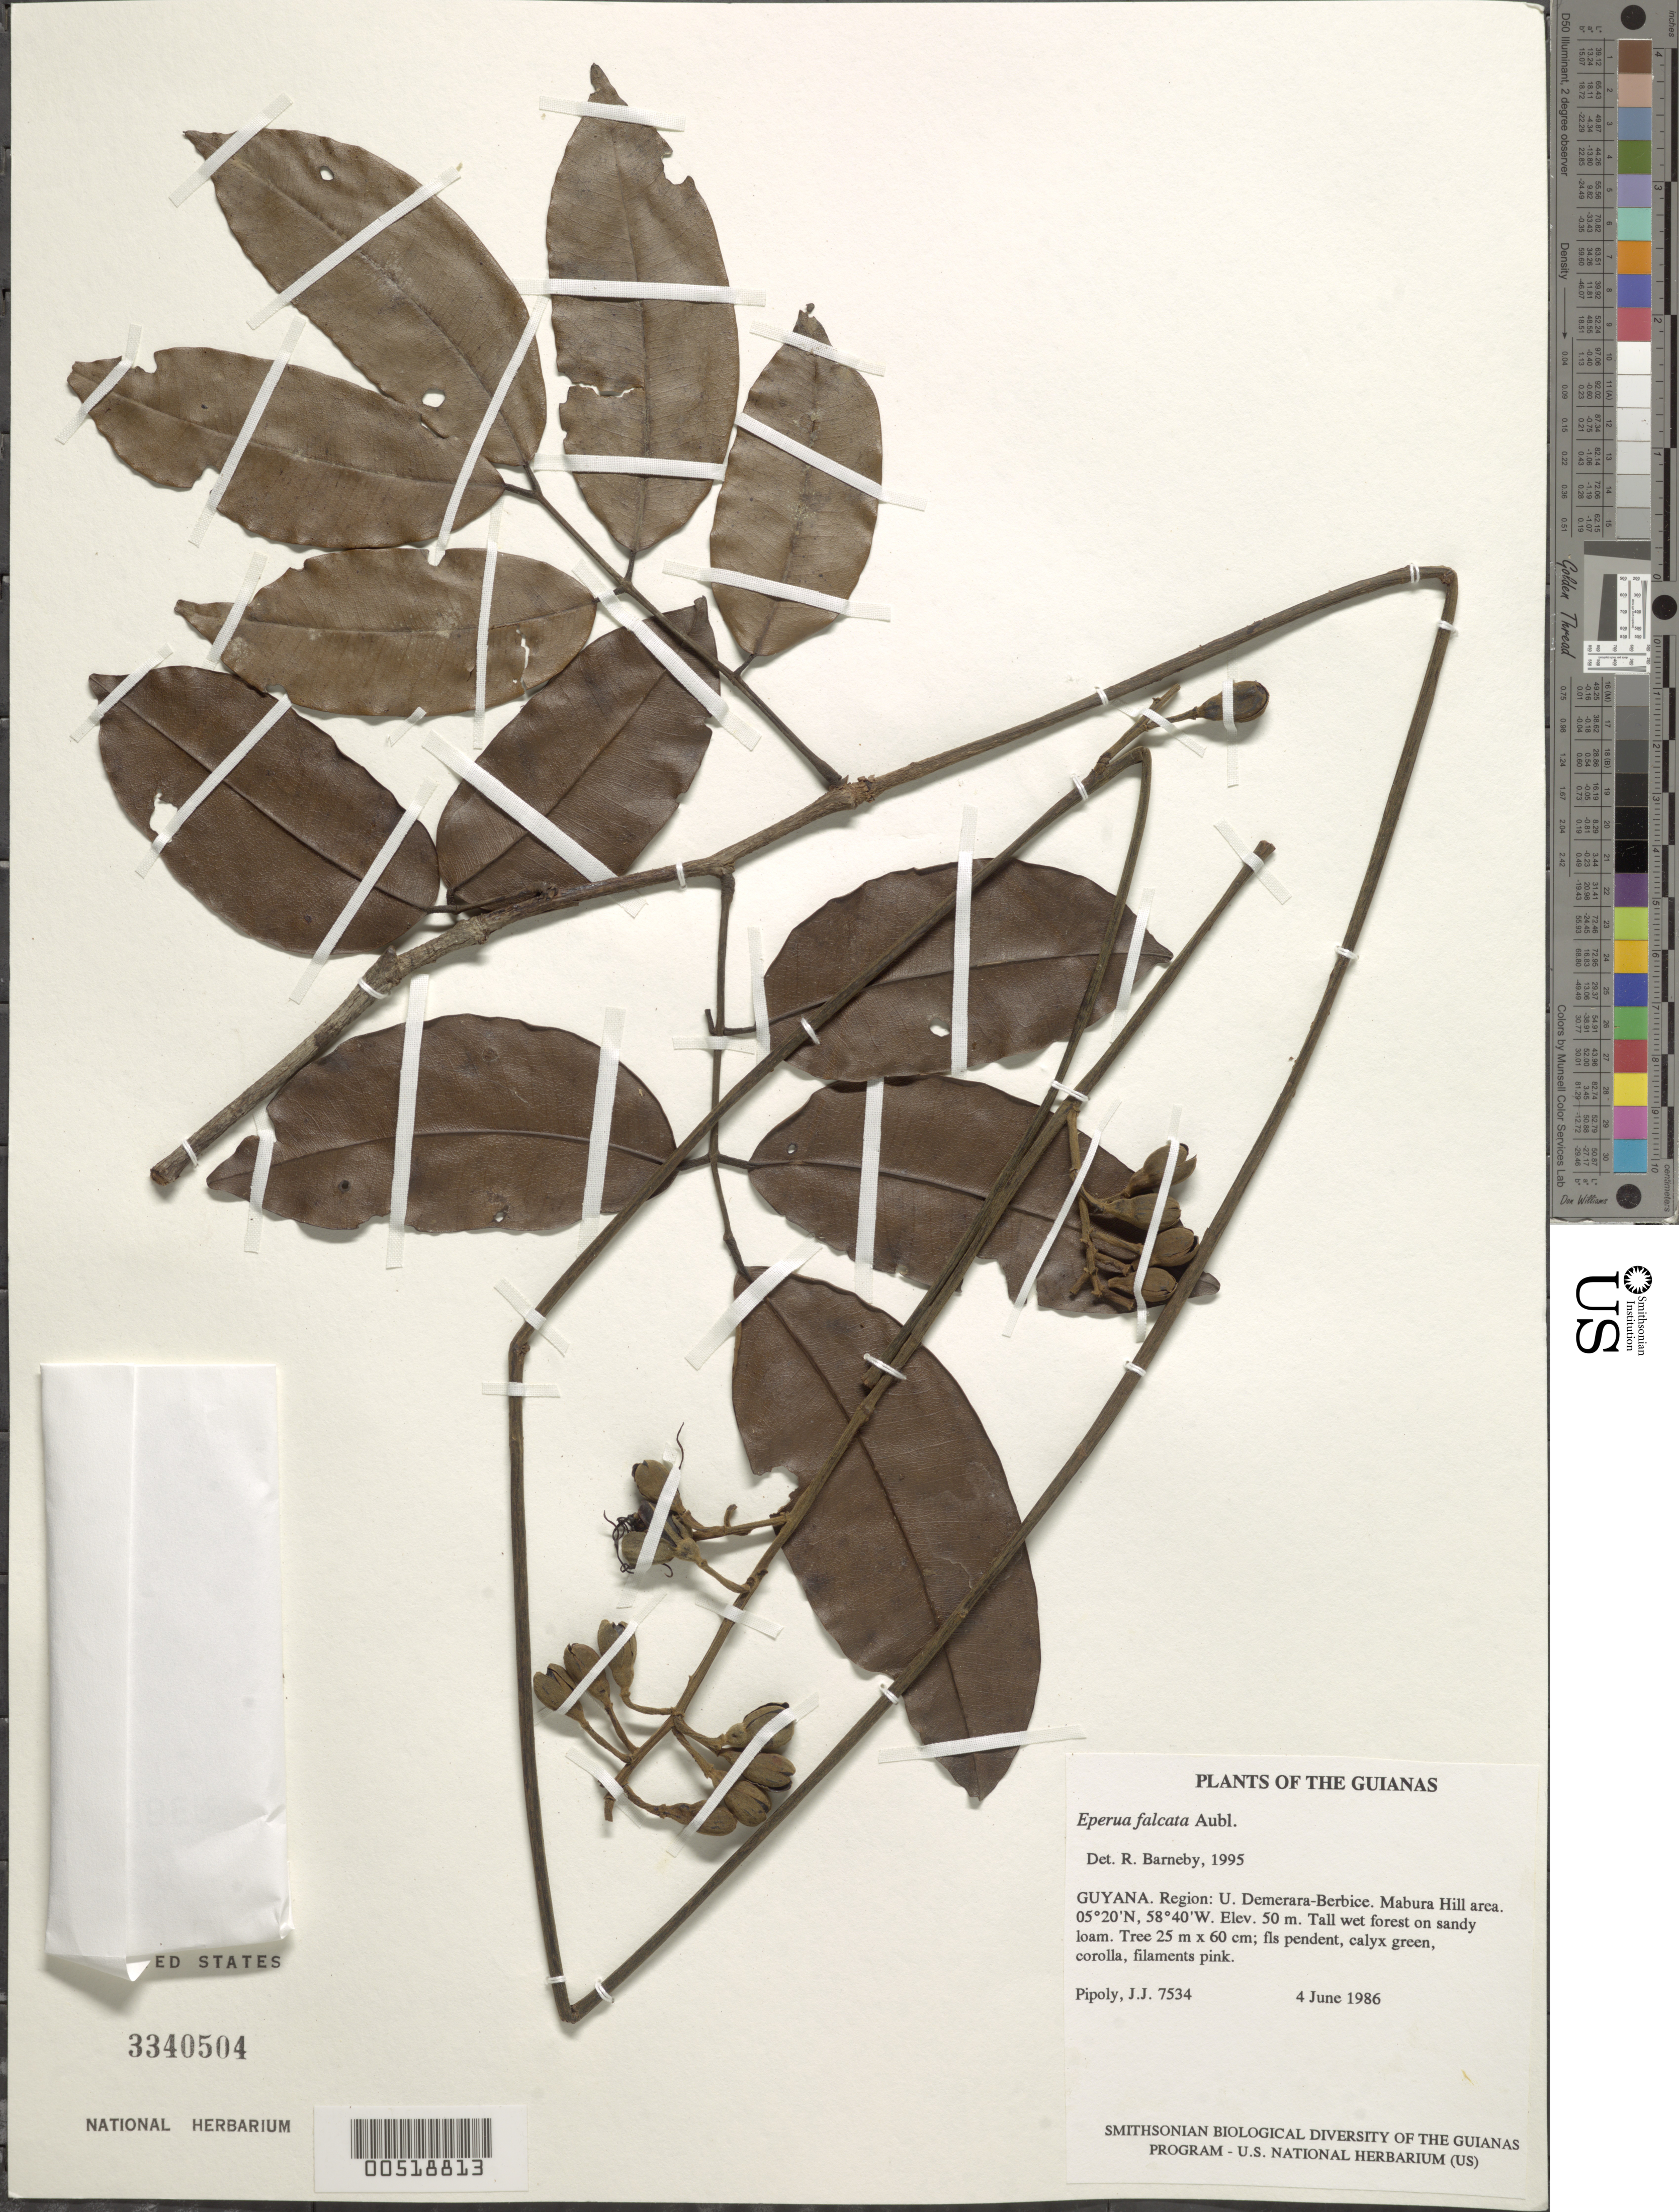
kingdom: Plantae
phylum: Tracheophyta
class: Magnoliopsida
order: Fabales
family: Fabaceae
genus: Eperua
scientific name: Eperua falcata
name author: Aubl.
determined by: Barneby, Rupert C., (NY)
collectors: J. J. Pipoly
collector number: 7534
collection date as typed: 4 June 1986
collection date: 1986-06-04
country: Guyana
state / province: U. Demerara-Berbice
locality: Mabura Hill area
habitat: Tall wet forest on sandy loam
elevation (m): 50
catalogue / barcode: US 3340504